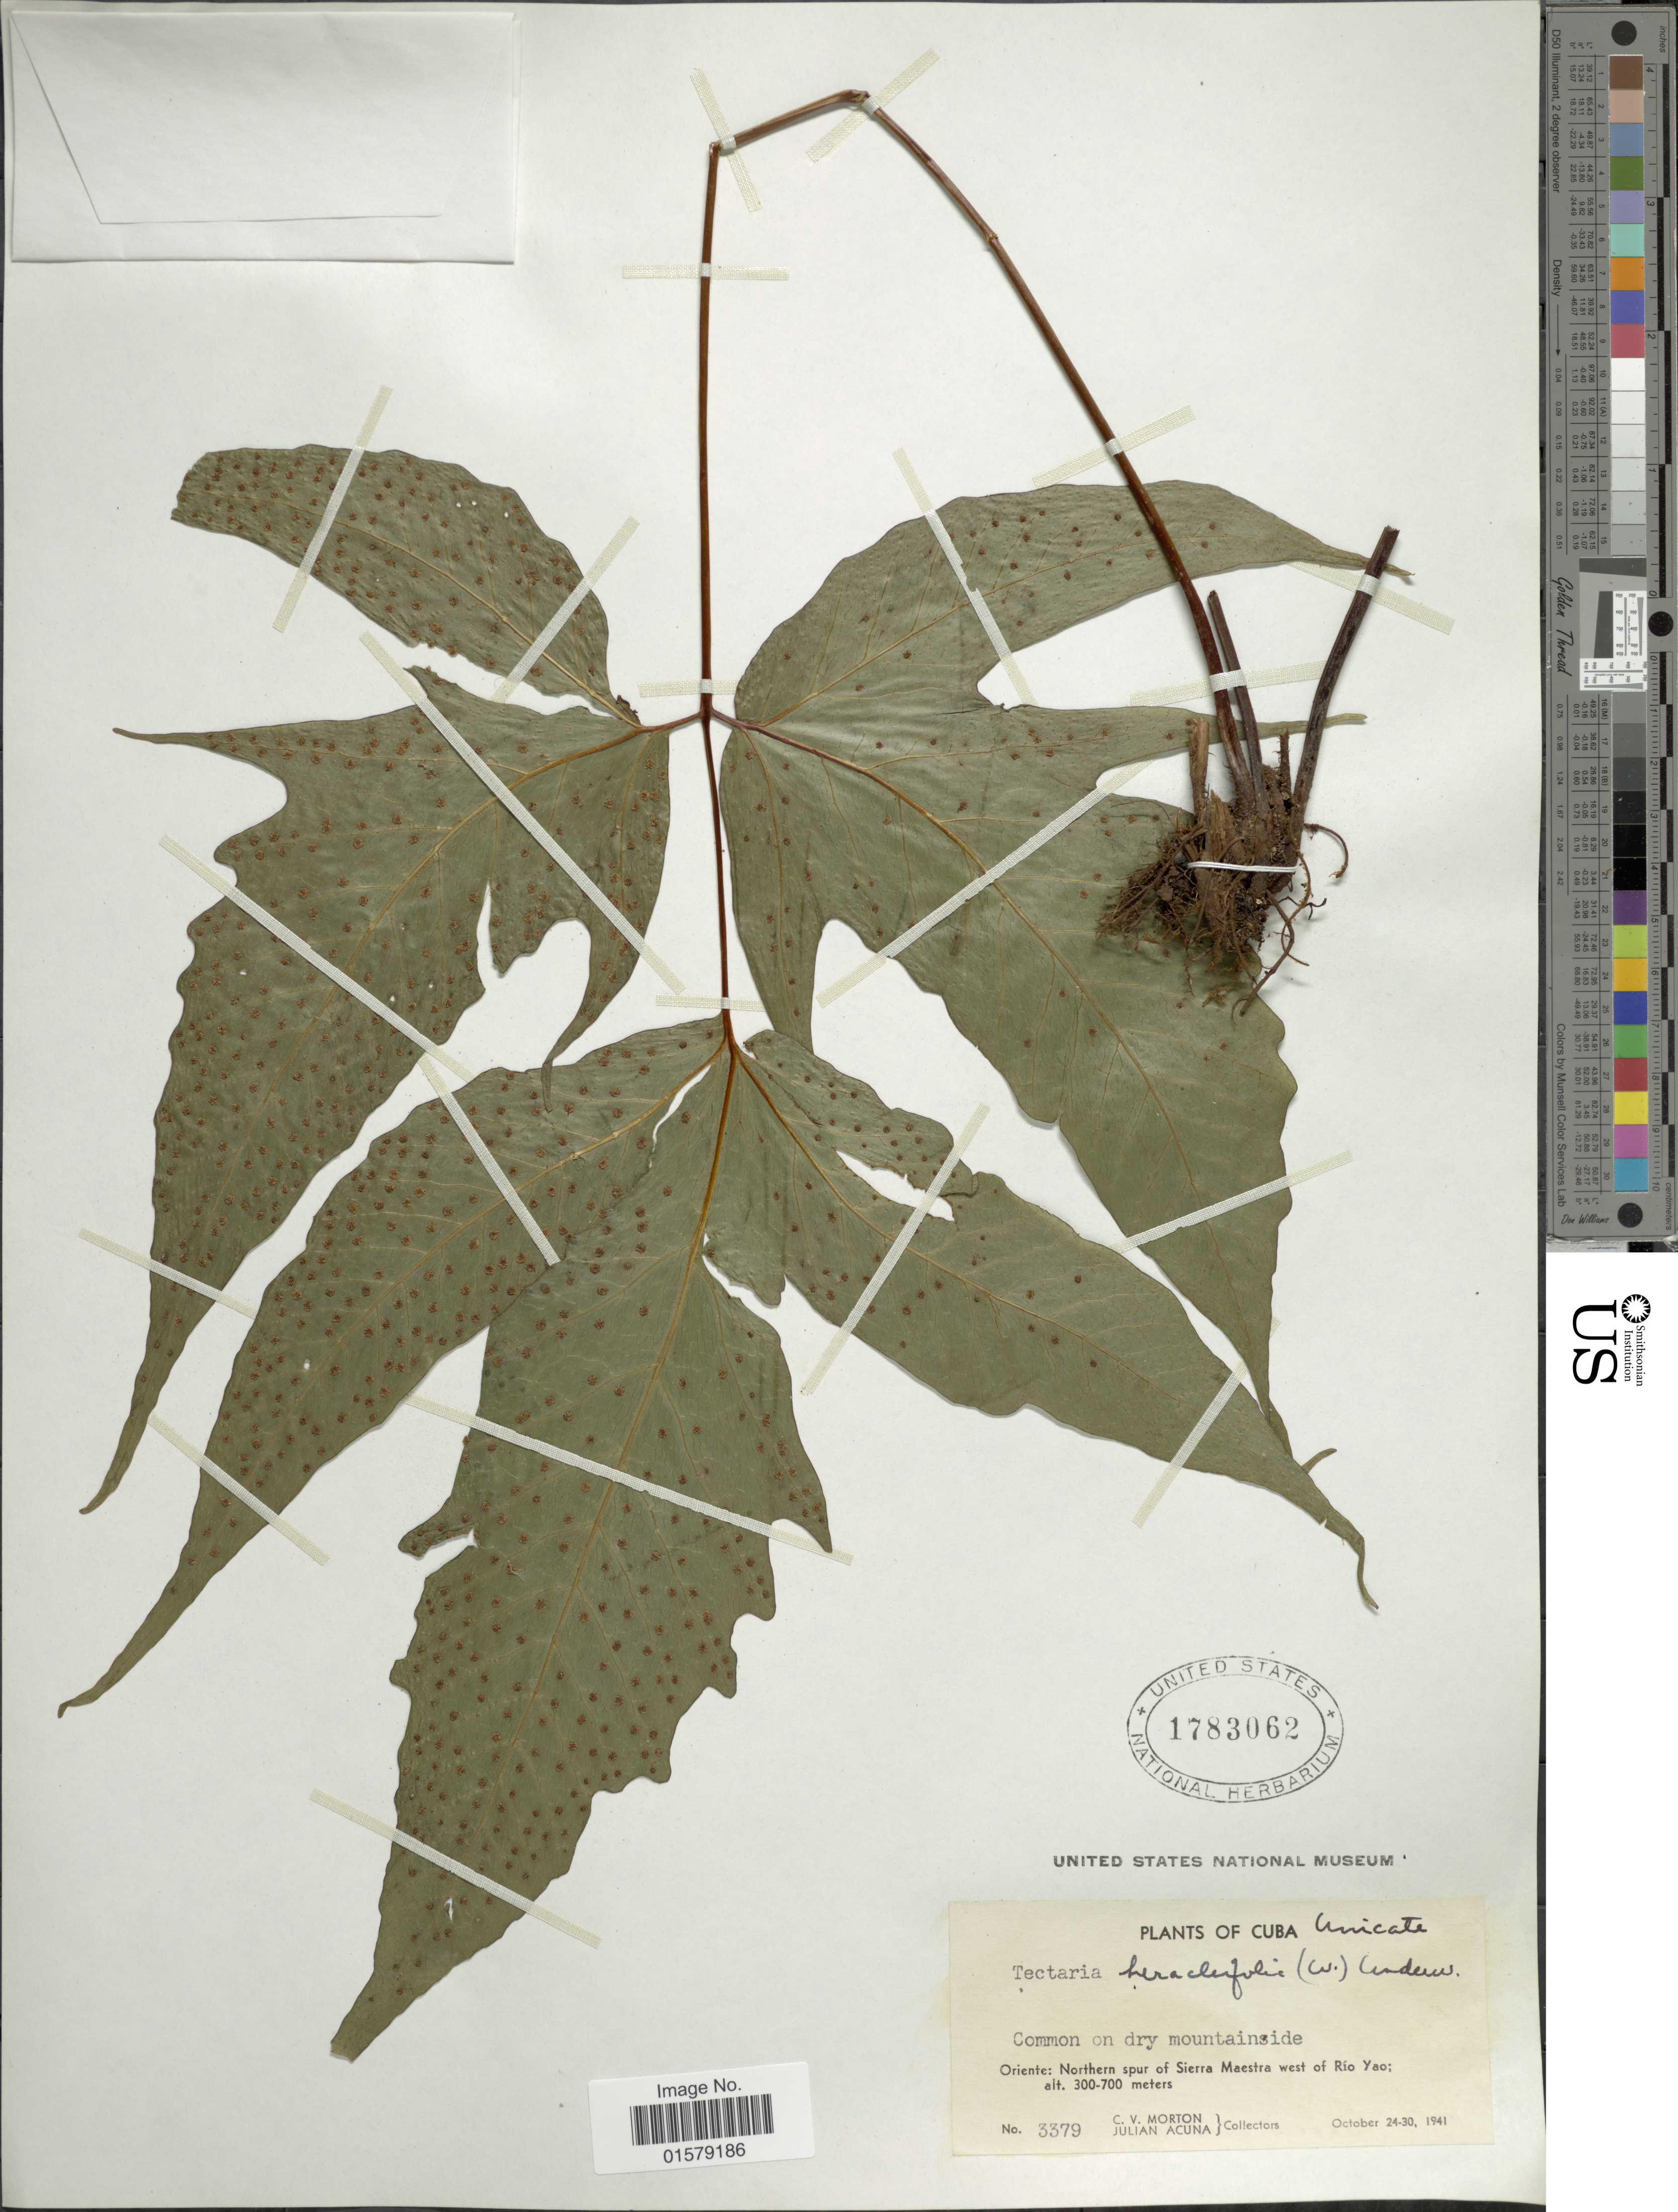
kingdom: Plantae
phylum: Tracheophyta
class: Polypodiopsida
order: Polypodiales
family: Tectariaceae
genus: Tectaria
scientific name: Tectaria heracleifolia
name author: (Willd.) Underw.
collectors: C. V. Morton & J. B. Acuña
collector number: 3379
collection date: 1941-10-24/1941-10-30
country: Cuba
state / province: Oriente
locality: Northern spur of Sierra Maestra west of Rio Yao.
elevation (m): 300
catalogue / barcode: US 1783062